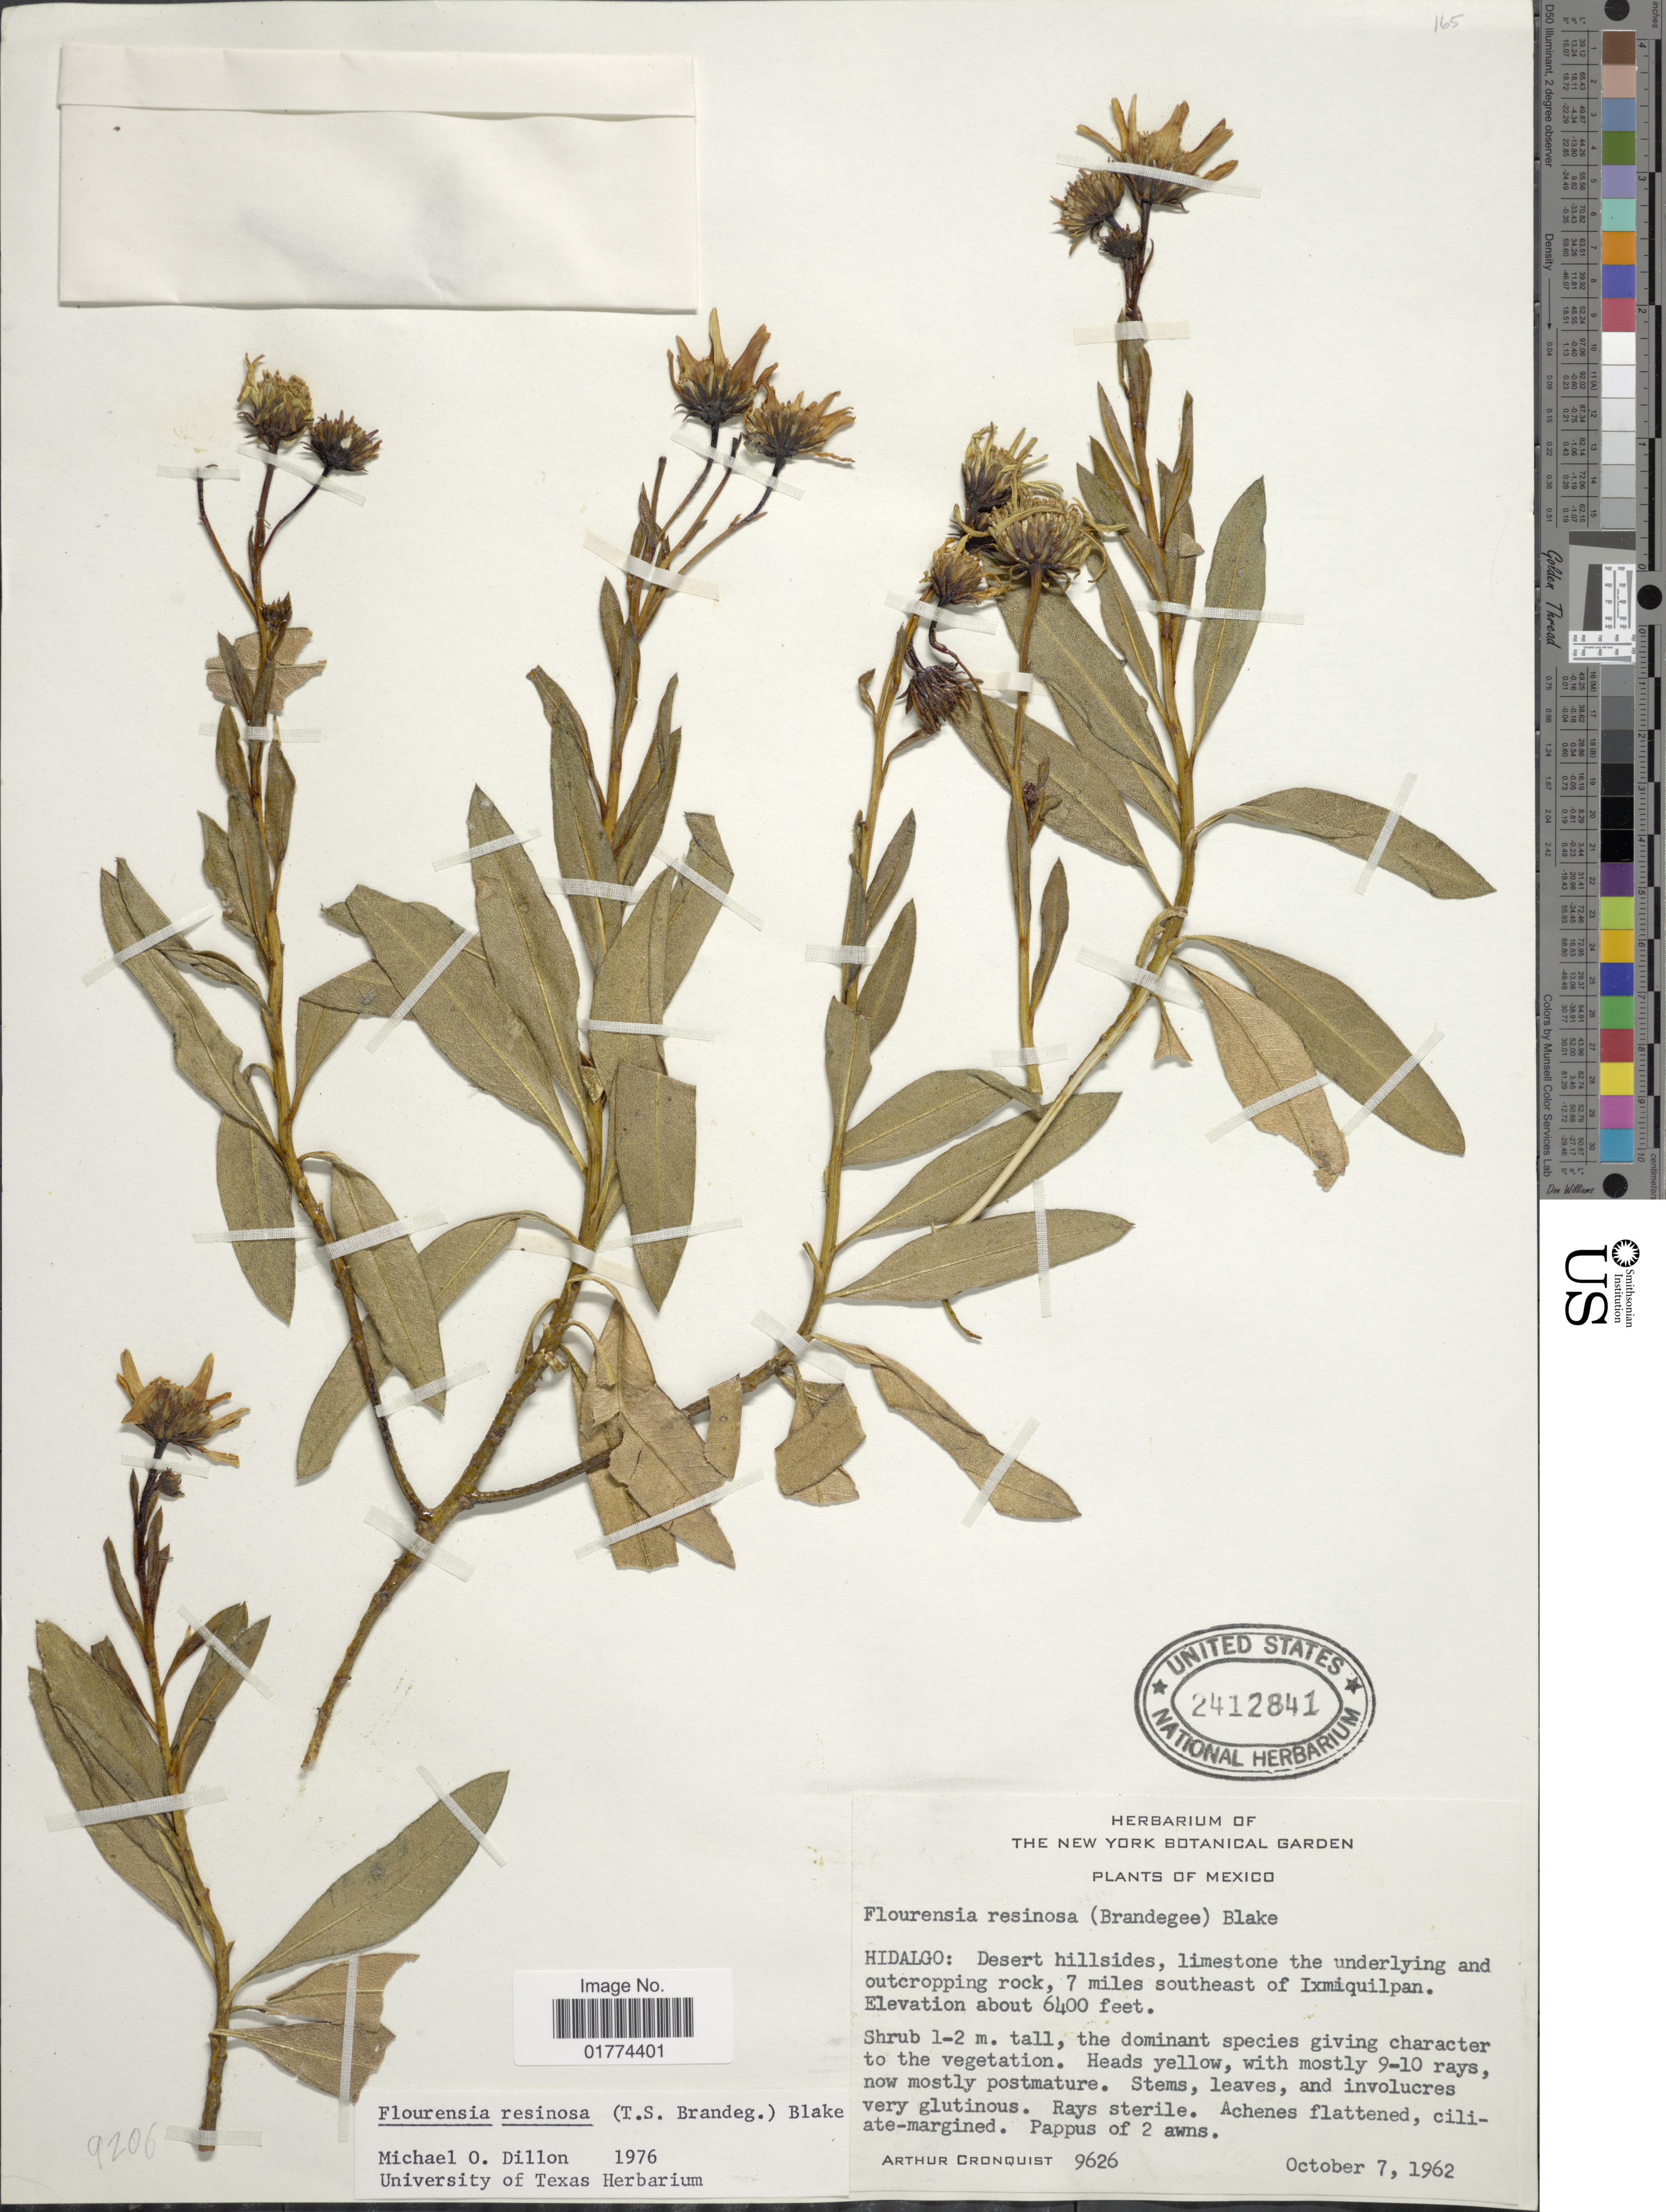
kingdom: Plantae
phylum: Tracheophyta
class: Magnoliopsida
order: Asterales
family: Asteraceae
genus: Flourensia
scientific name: Flourensia resinosa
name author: (Brandegee) S.F. Blake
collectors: A. J. Cronquist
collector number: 9626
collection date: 1962-10-07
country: Mexico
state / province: Hidalgo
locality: Desert hillsides. limestone the underlying and outcropping rock, 7 miles southeastof Ixmiquilpan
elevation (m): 1951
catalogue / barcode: US 2412841